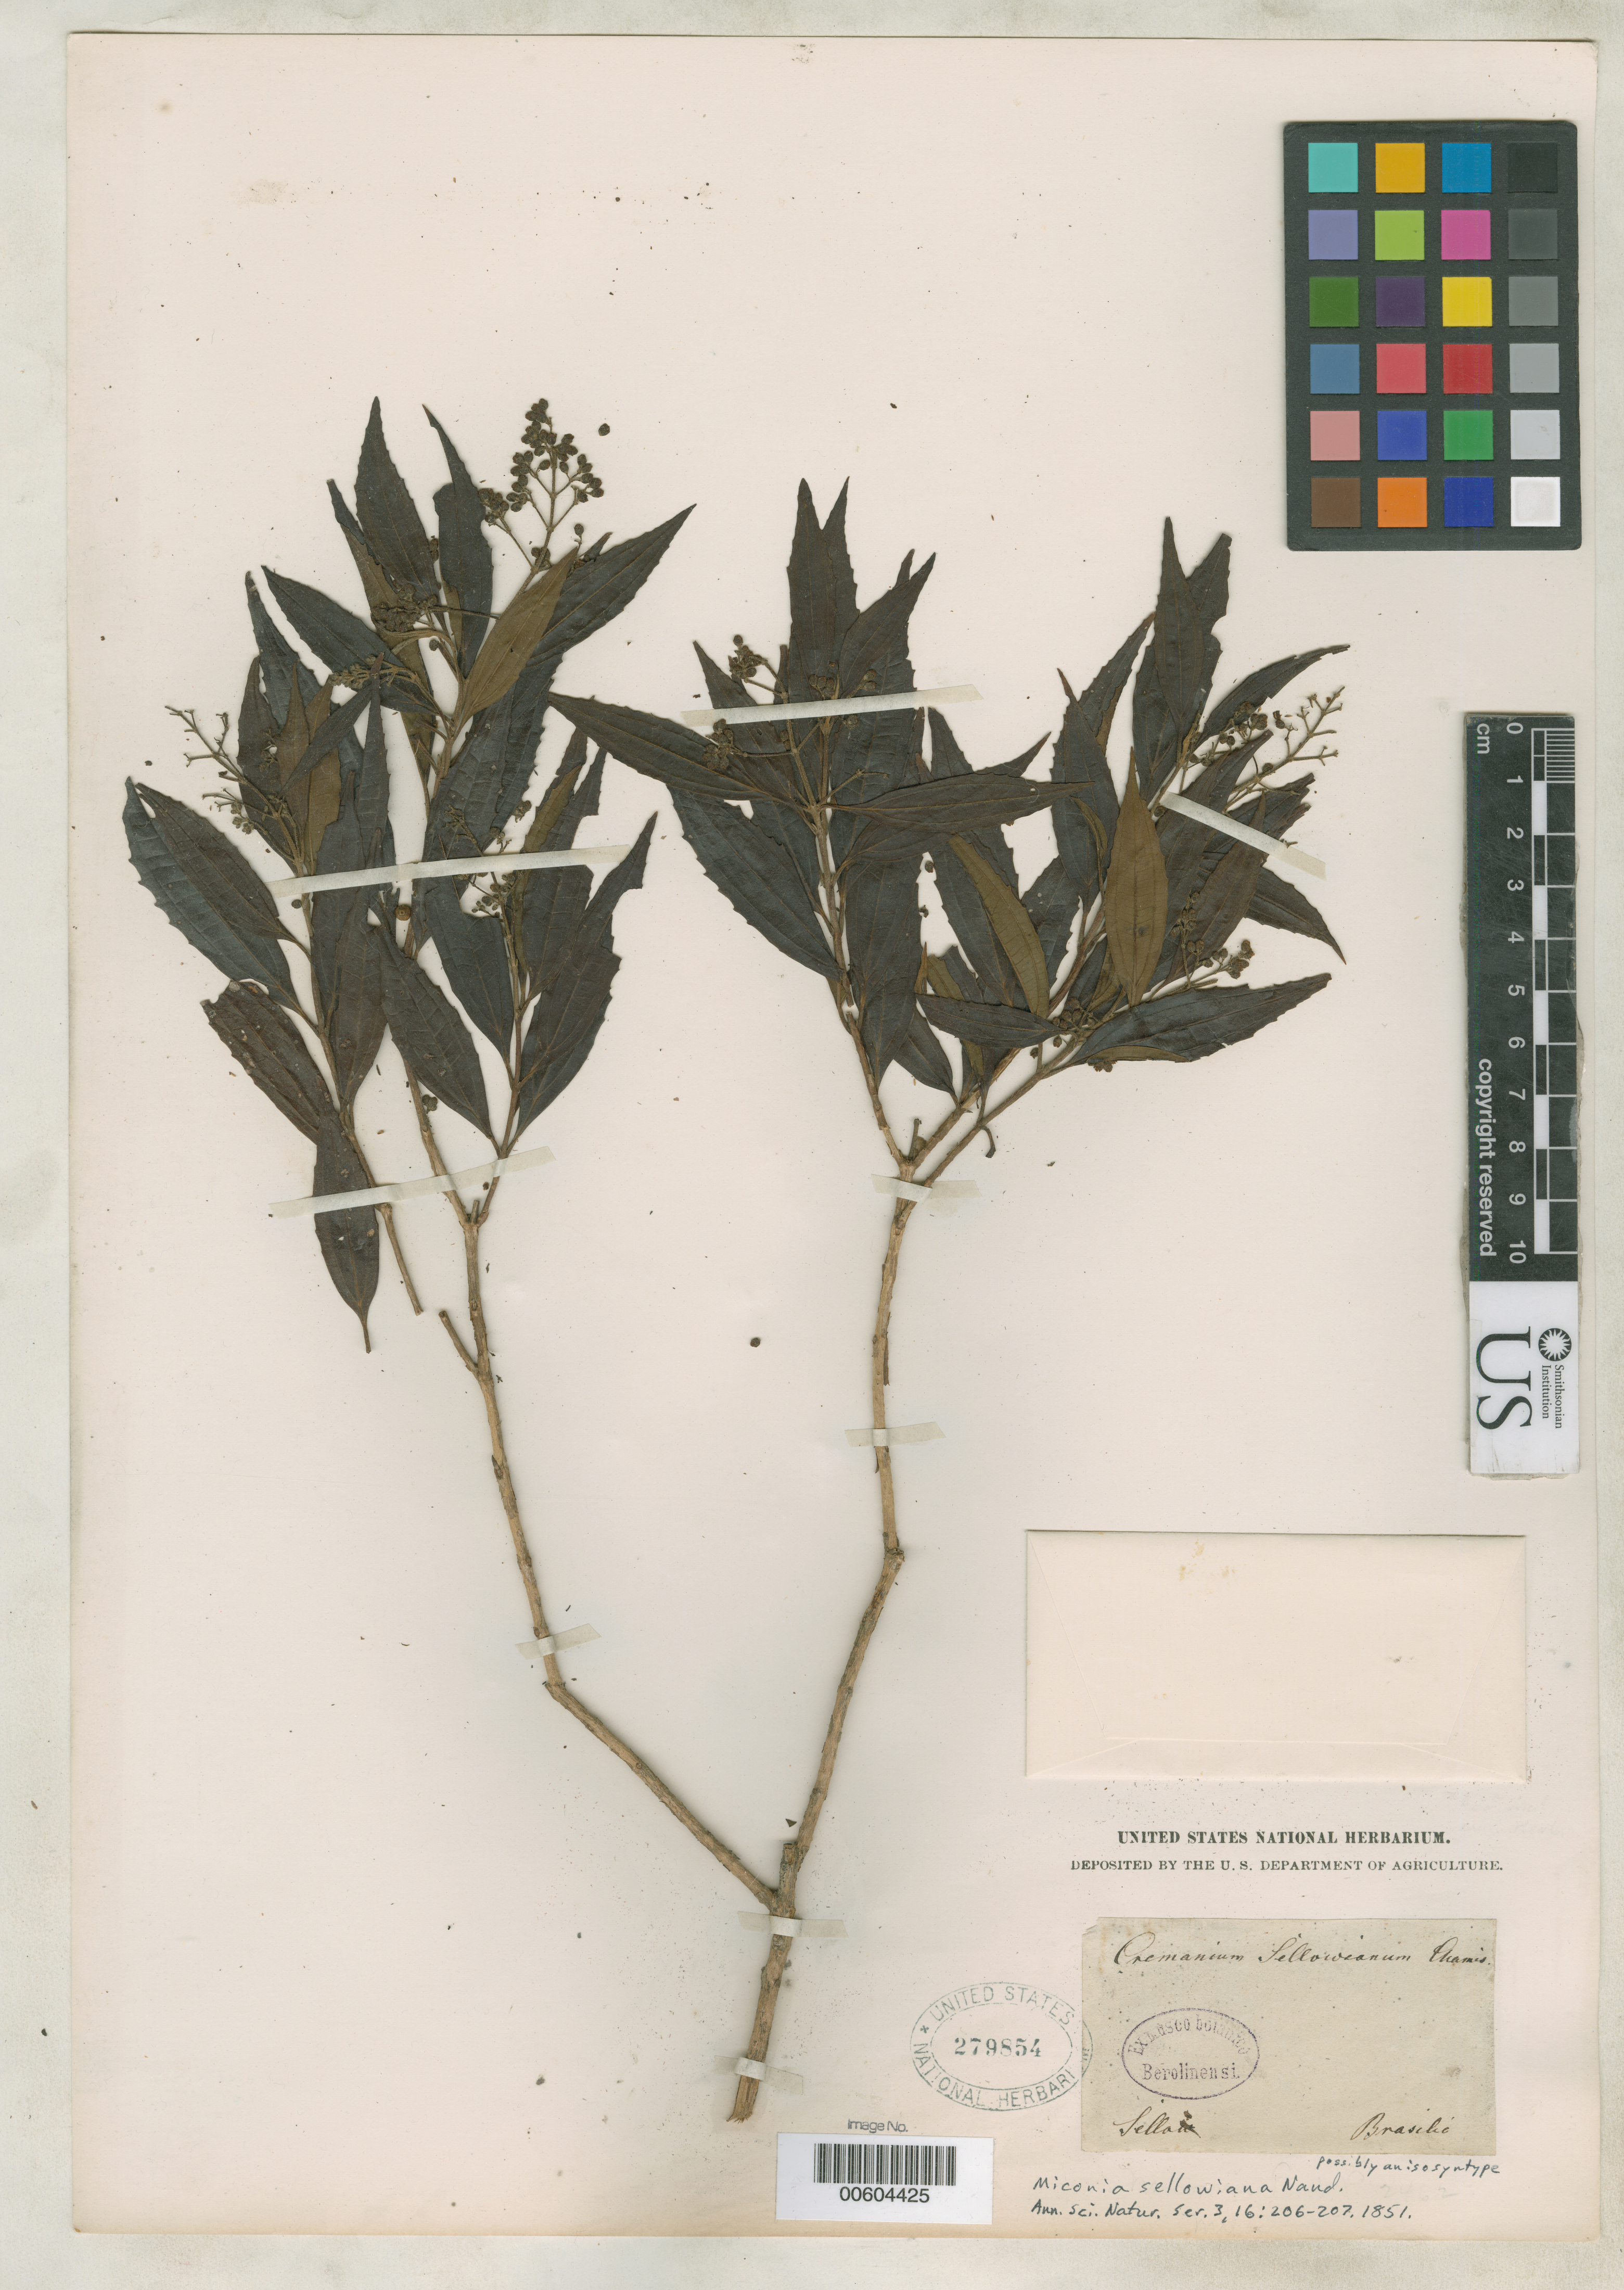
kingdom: Plantae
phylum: Tracheophyta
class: Magnoliopsida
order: Myrtales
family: Melastomataceae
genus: Miconia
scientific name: Miconia sellowiana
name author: Naudin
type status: Isosyntype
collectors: F. Sellow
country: Brazil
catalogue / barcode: US 279854